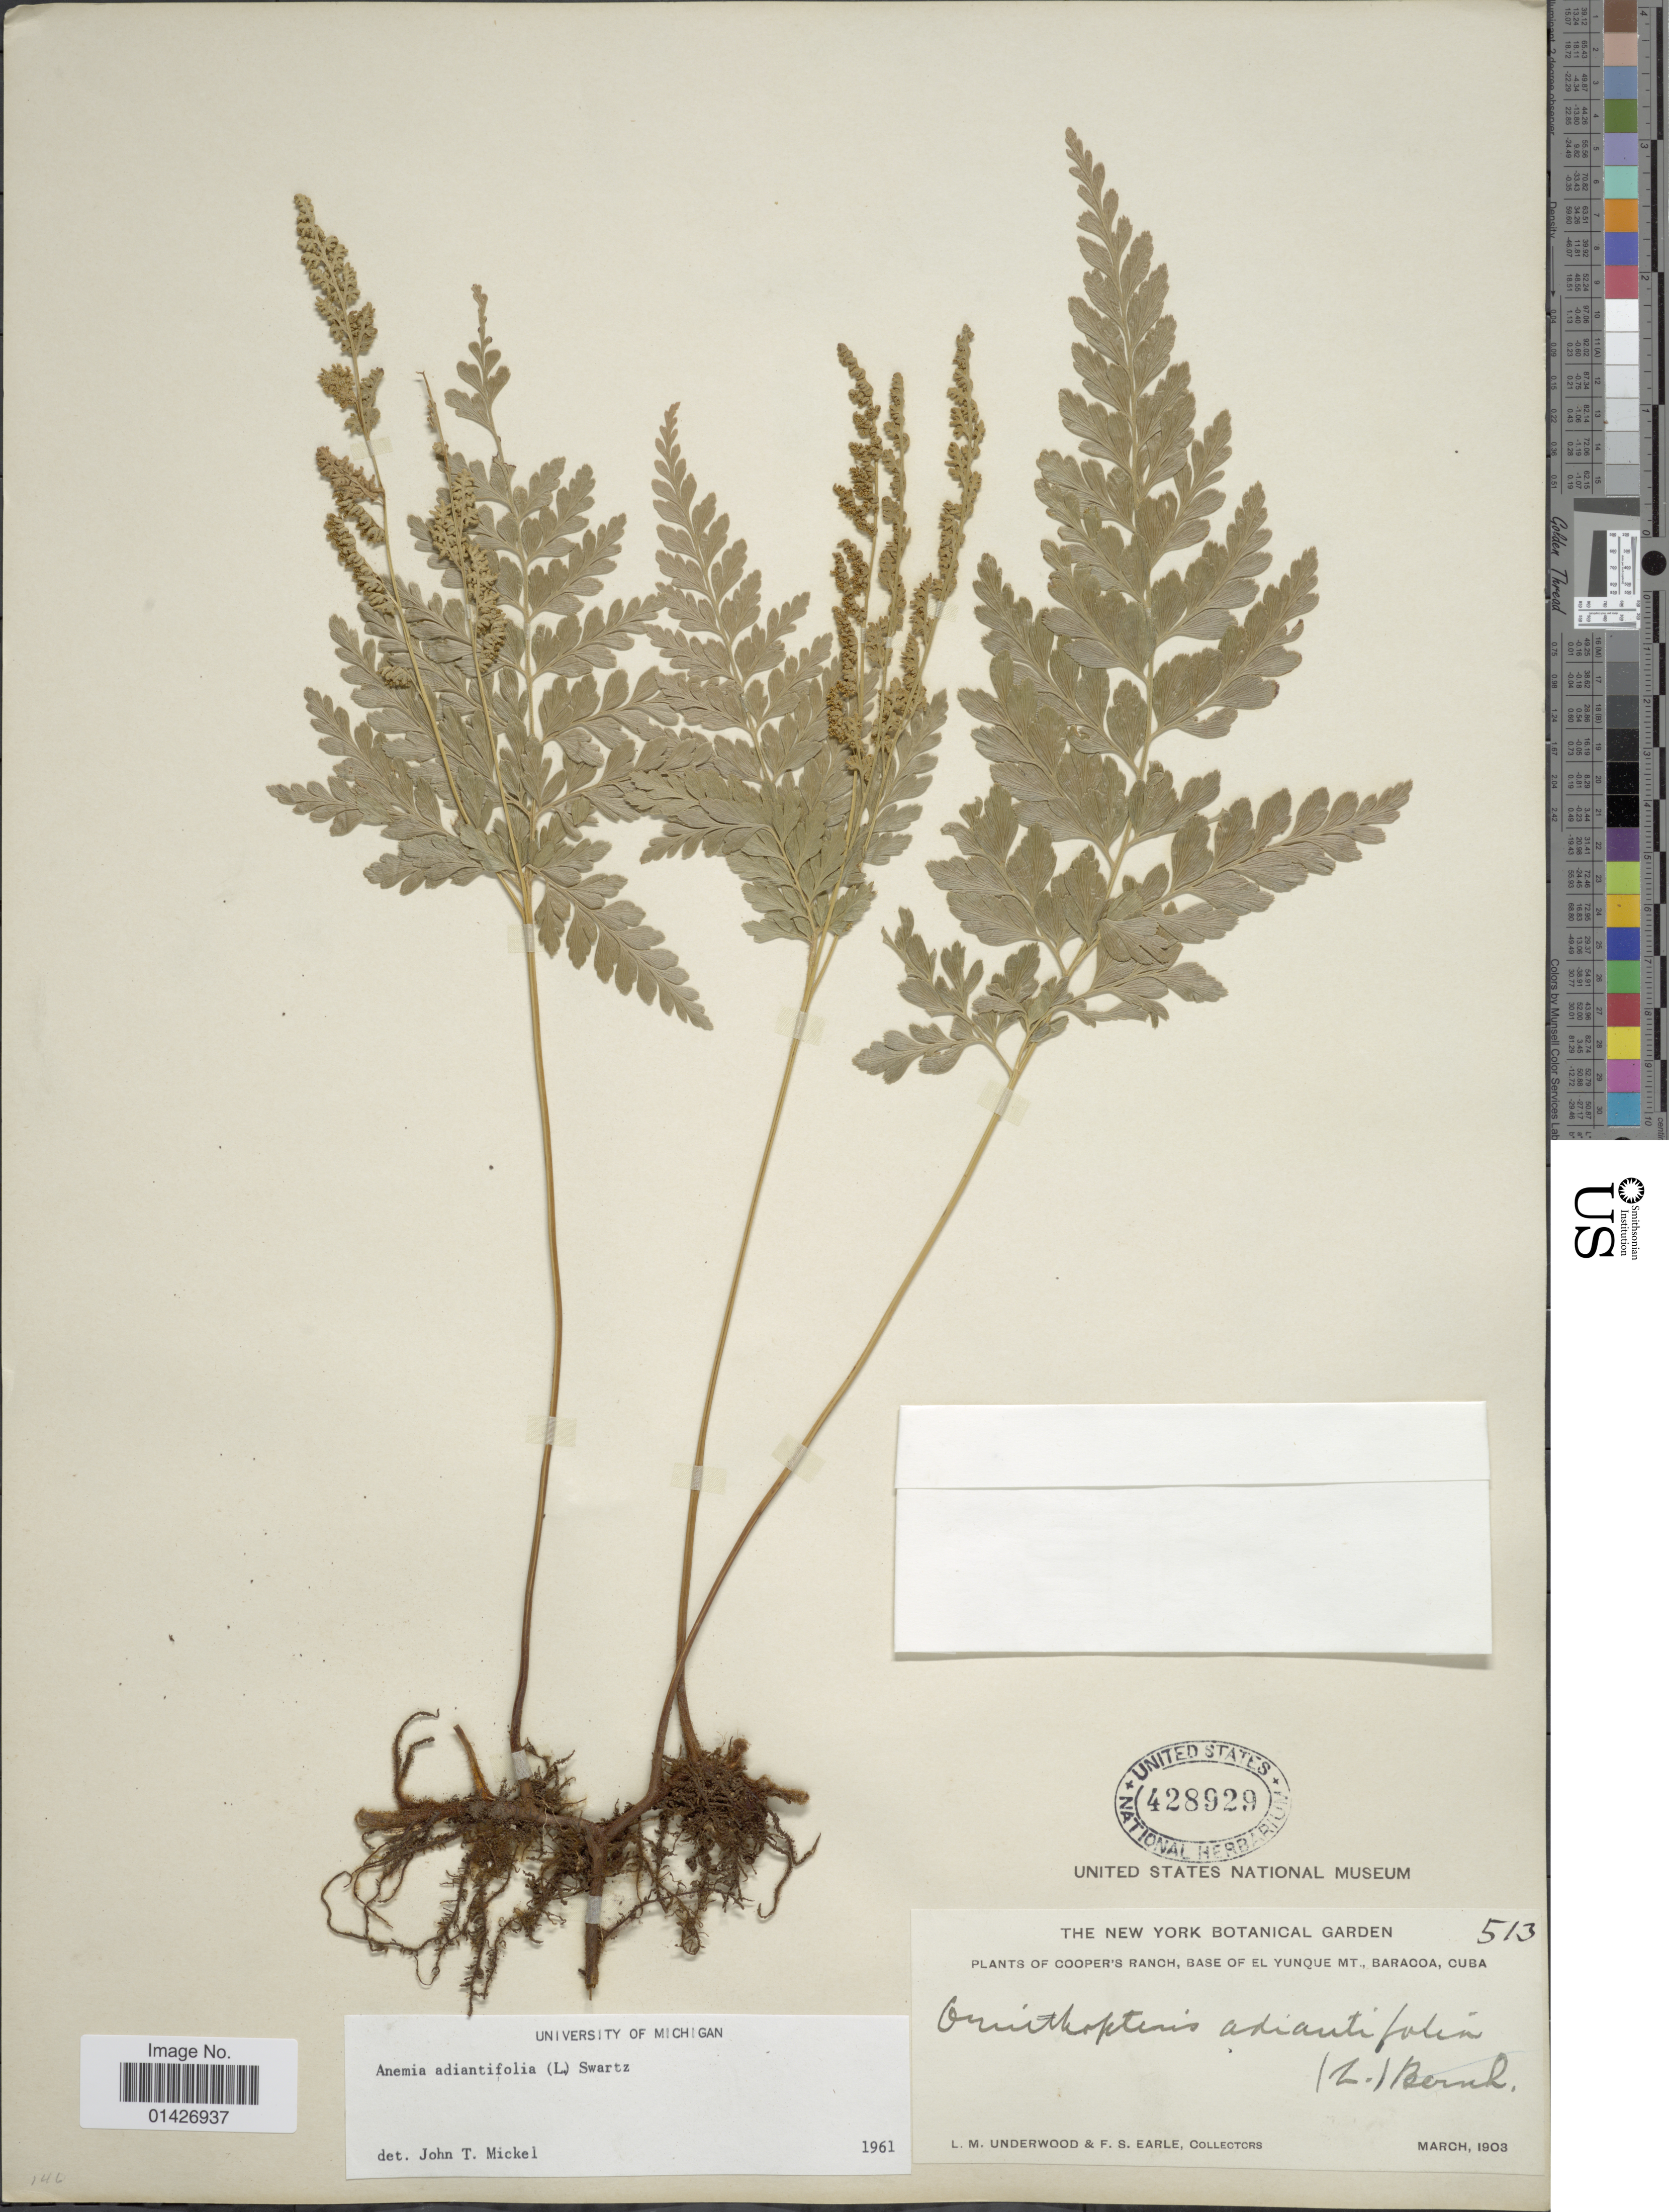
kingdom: Plantae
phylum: Tracheophyta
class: Polypodiopsida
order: Schizaeales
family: Anemiaceae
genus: Anemia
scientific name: Anemia adiantifolia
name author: (L.) Sw.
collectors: L. M. Underwood & F. S. Earle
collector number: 513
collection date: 1903-03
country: Cuba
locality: Cooper's Ranch, base of El Yunque Mt., Baracoa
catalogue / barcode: US 428929